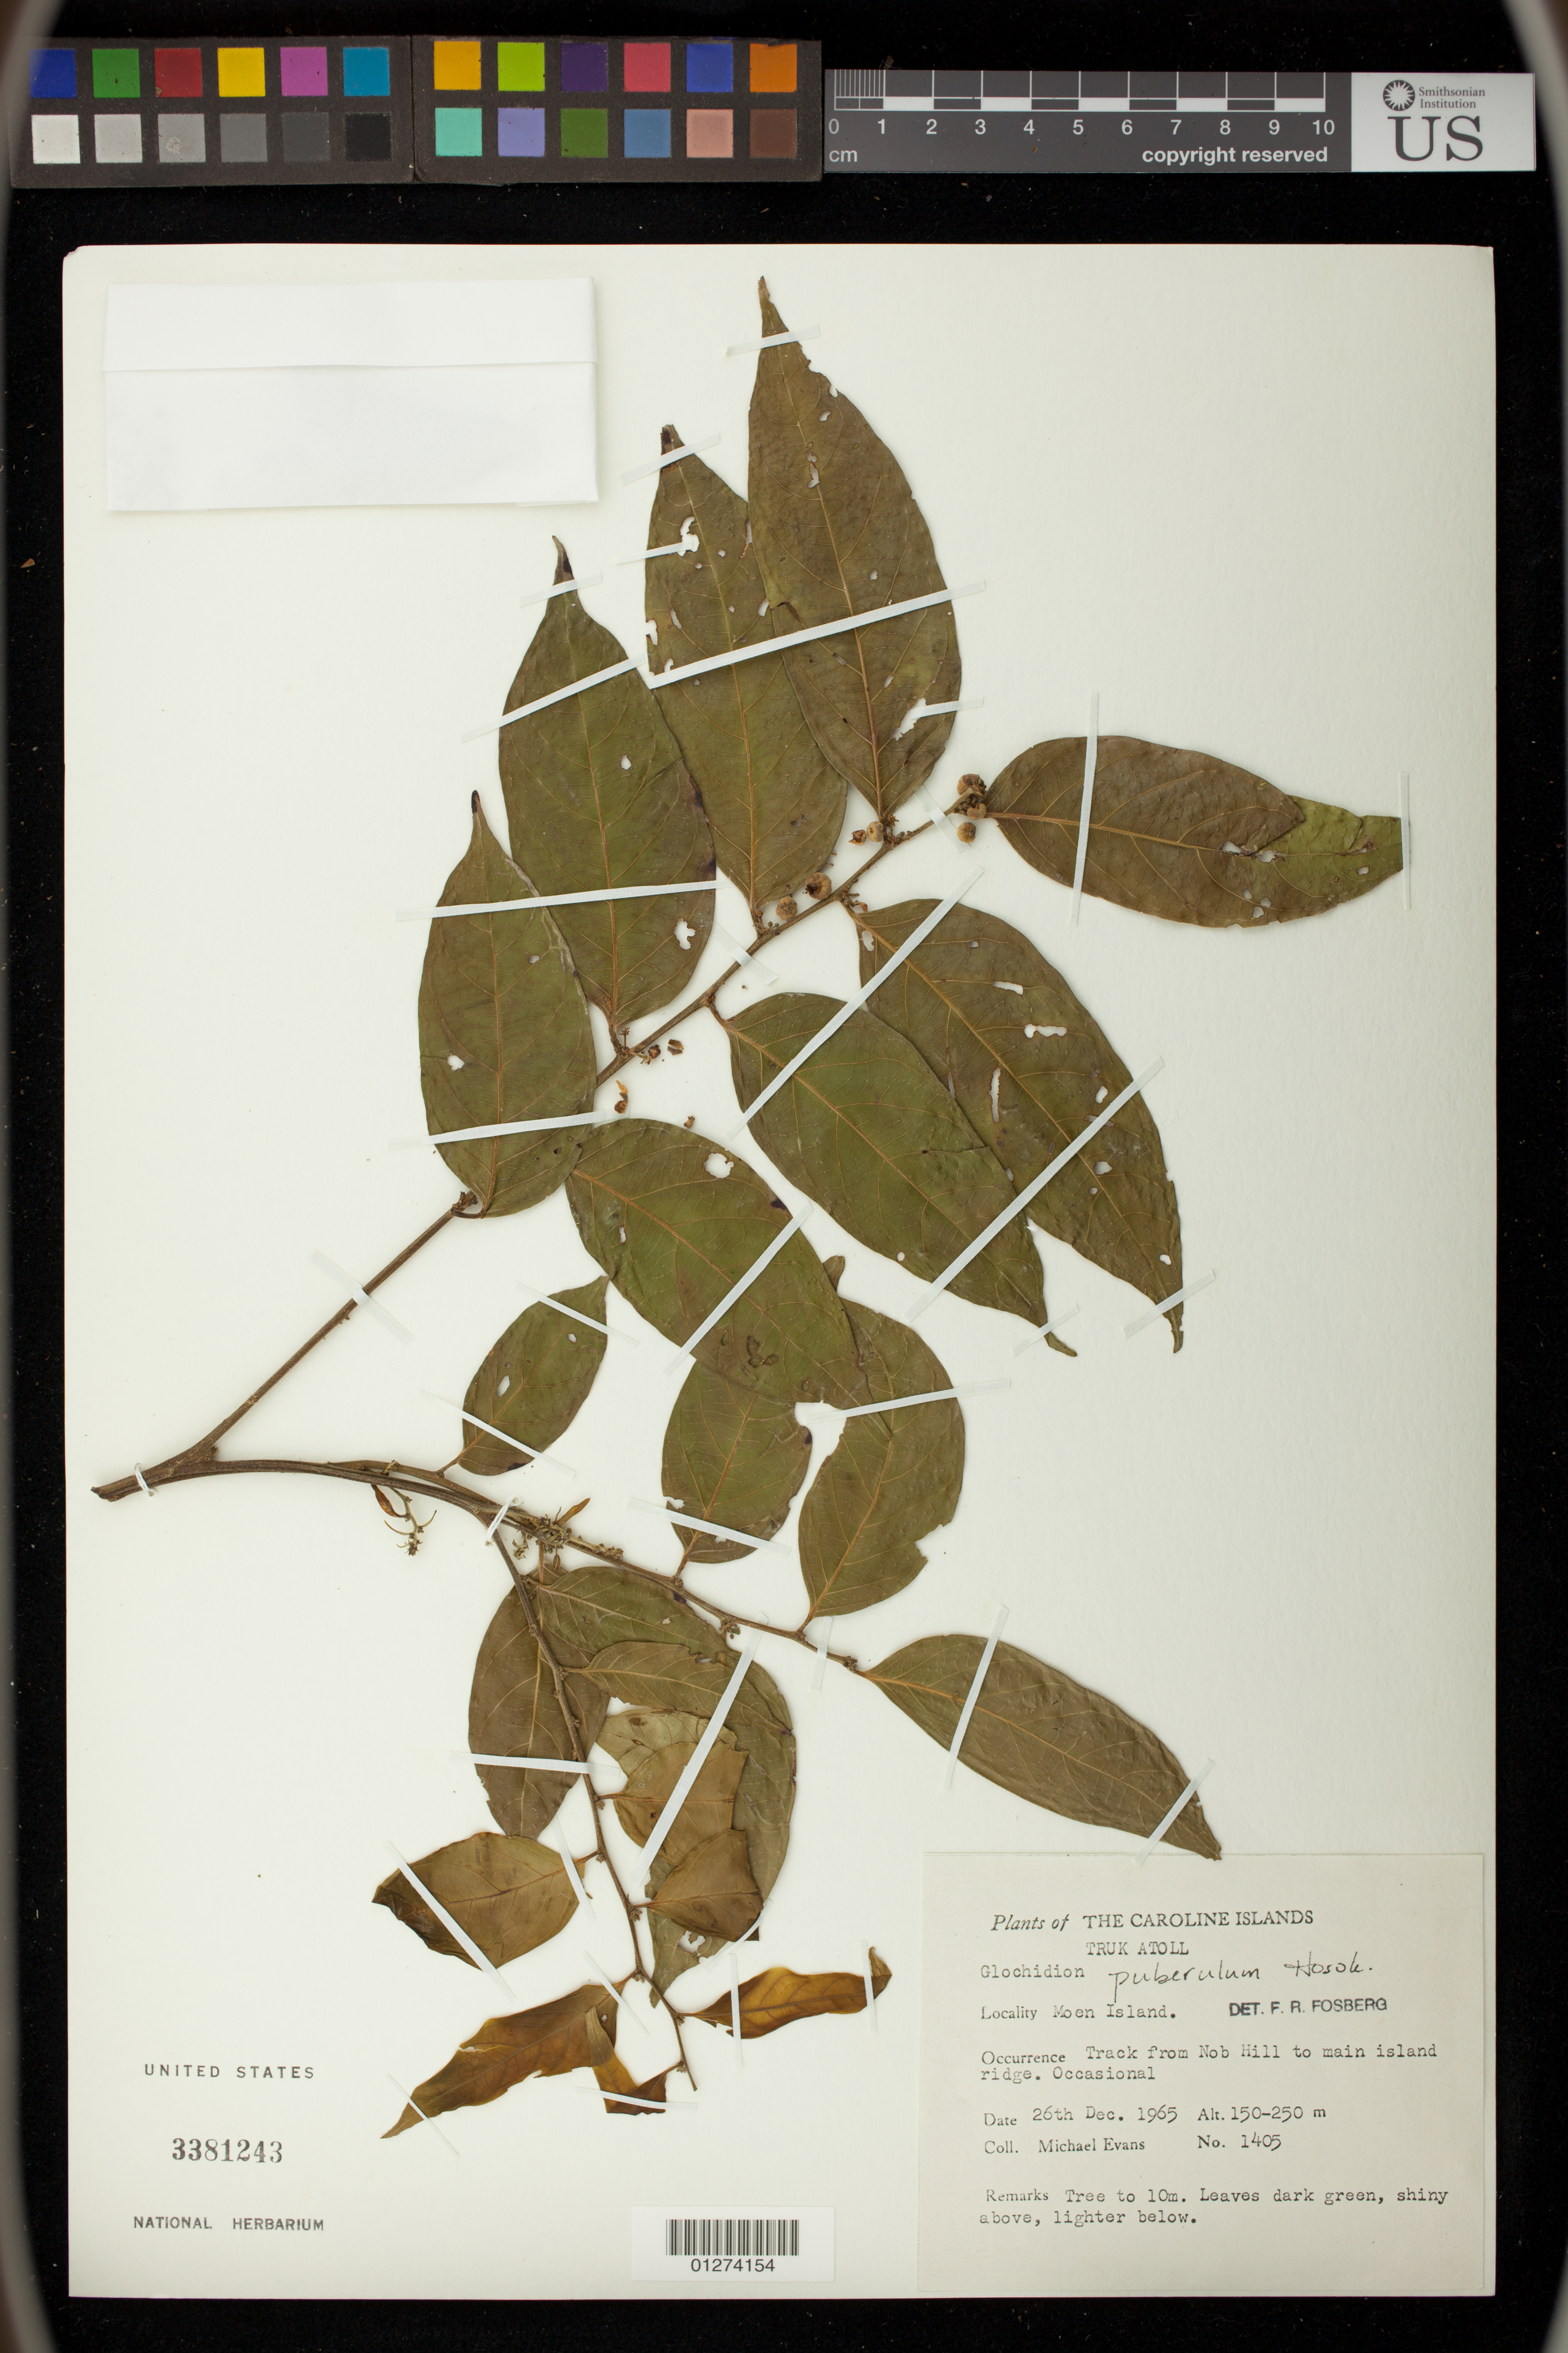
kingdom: Plantae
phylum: Tracheophyta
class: Magnoliopsida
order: Malpighiales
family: Phyllanthaceae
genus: Phyllanthus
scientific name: Phyllanthus senyavinianus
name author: (Glassman) W.L. Wagner & Lorence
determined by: Wagner, W. L., (BOT), Smithsonian Institution - National Museum of Natural History (UNITED STATES)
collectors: M. Evans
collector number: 1405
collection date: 1965-12-26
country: Micronesia, Federated States of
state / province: Truk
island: Moen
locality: Caroline Islands. Truk [Chuuk] Atoll. Moen Island. track from Nob Hill to main island ridge.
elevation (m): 150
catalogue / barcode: US 3381243